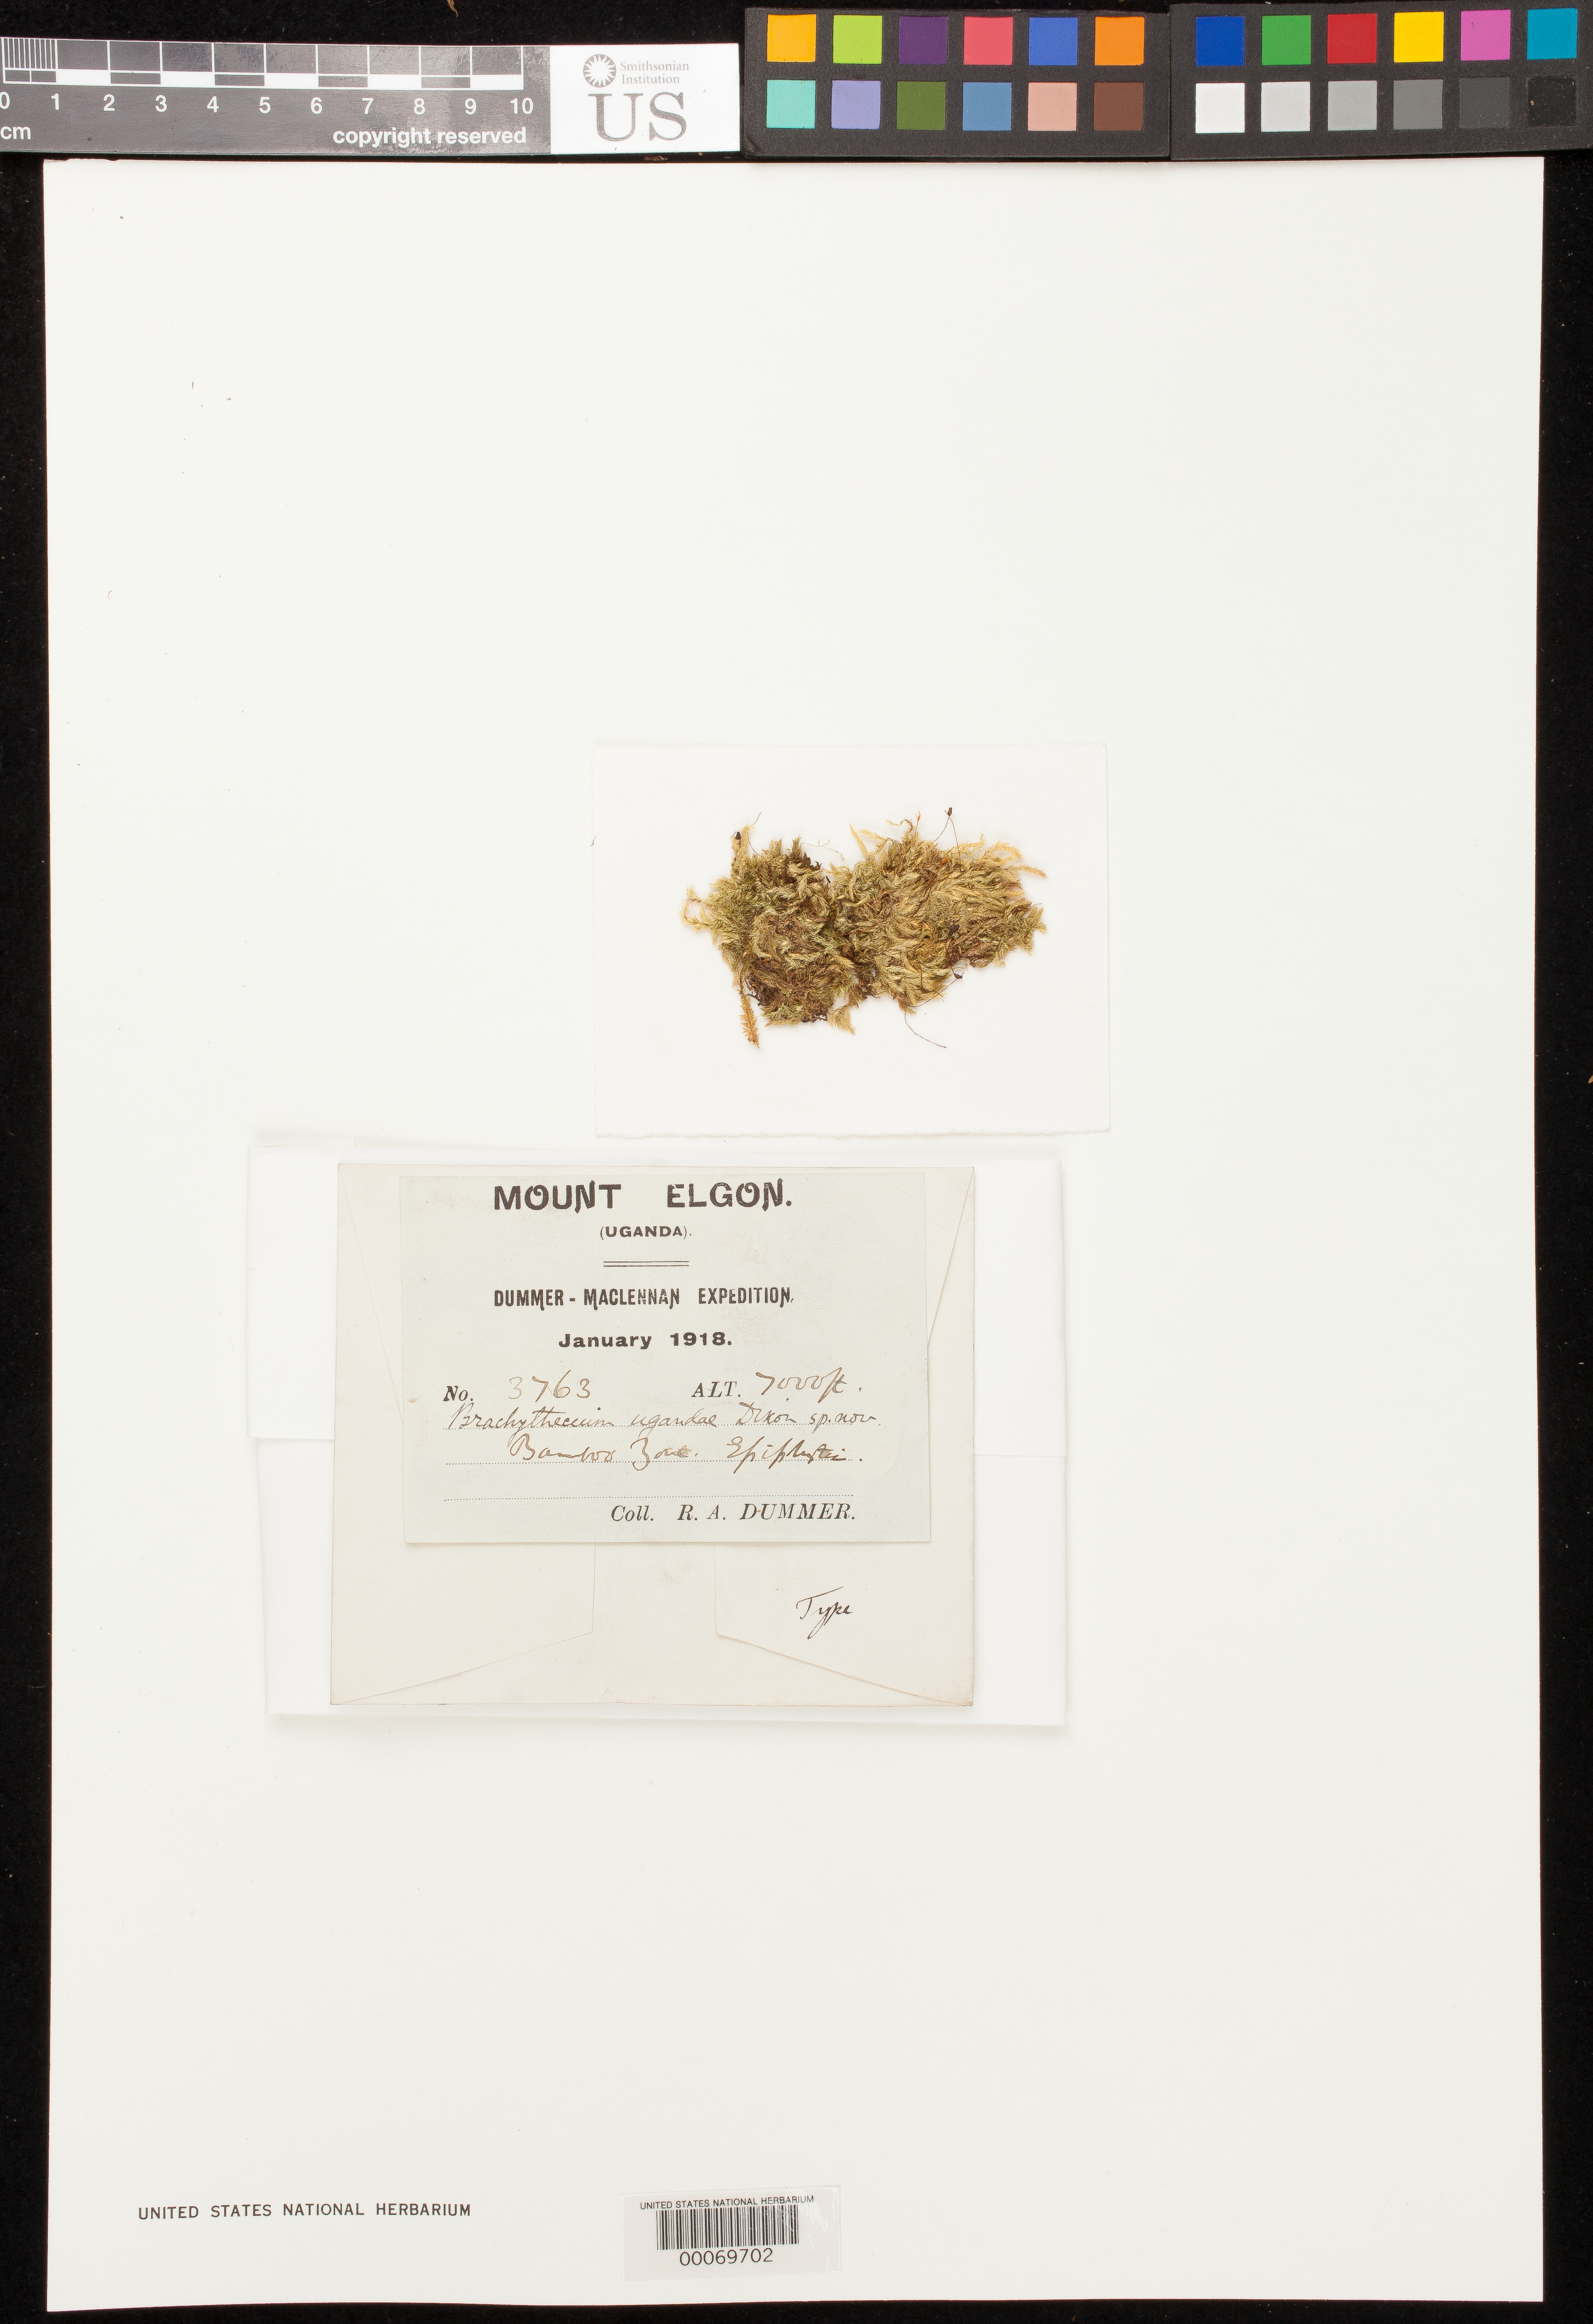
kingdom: Plantae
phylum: Bryophyta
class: Bryopsida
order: Hypnales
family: Brachytheciaceae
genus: Brachythecium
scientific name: Brachythecium ugandae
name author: Dixon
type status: Syntype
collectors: R. Dümmer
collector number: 3763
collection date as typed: Jan 1918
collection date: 1918-01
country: Uganda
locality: Mt. Elgon; alt. 7000 ft.